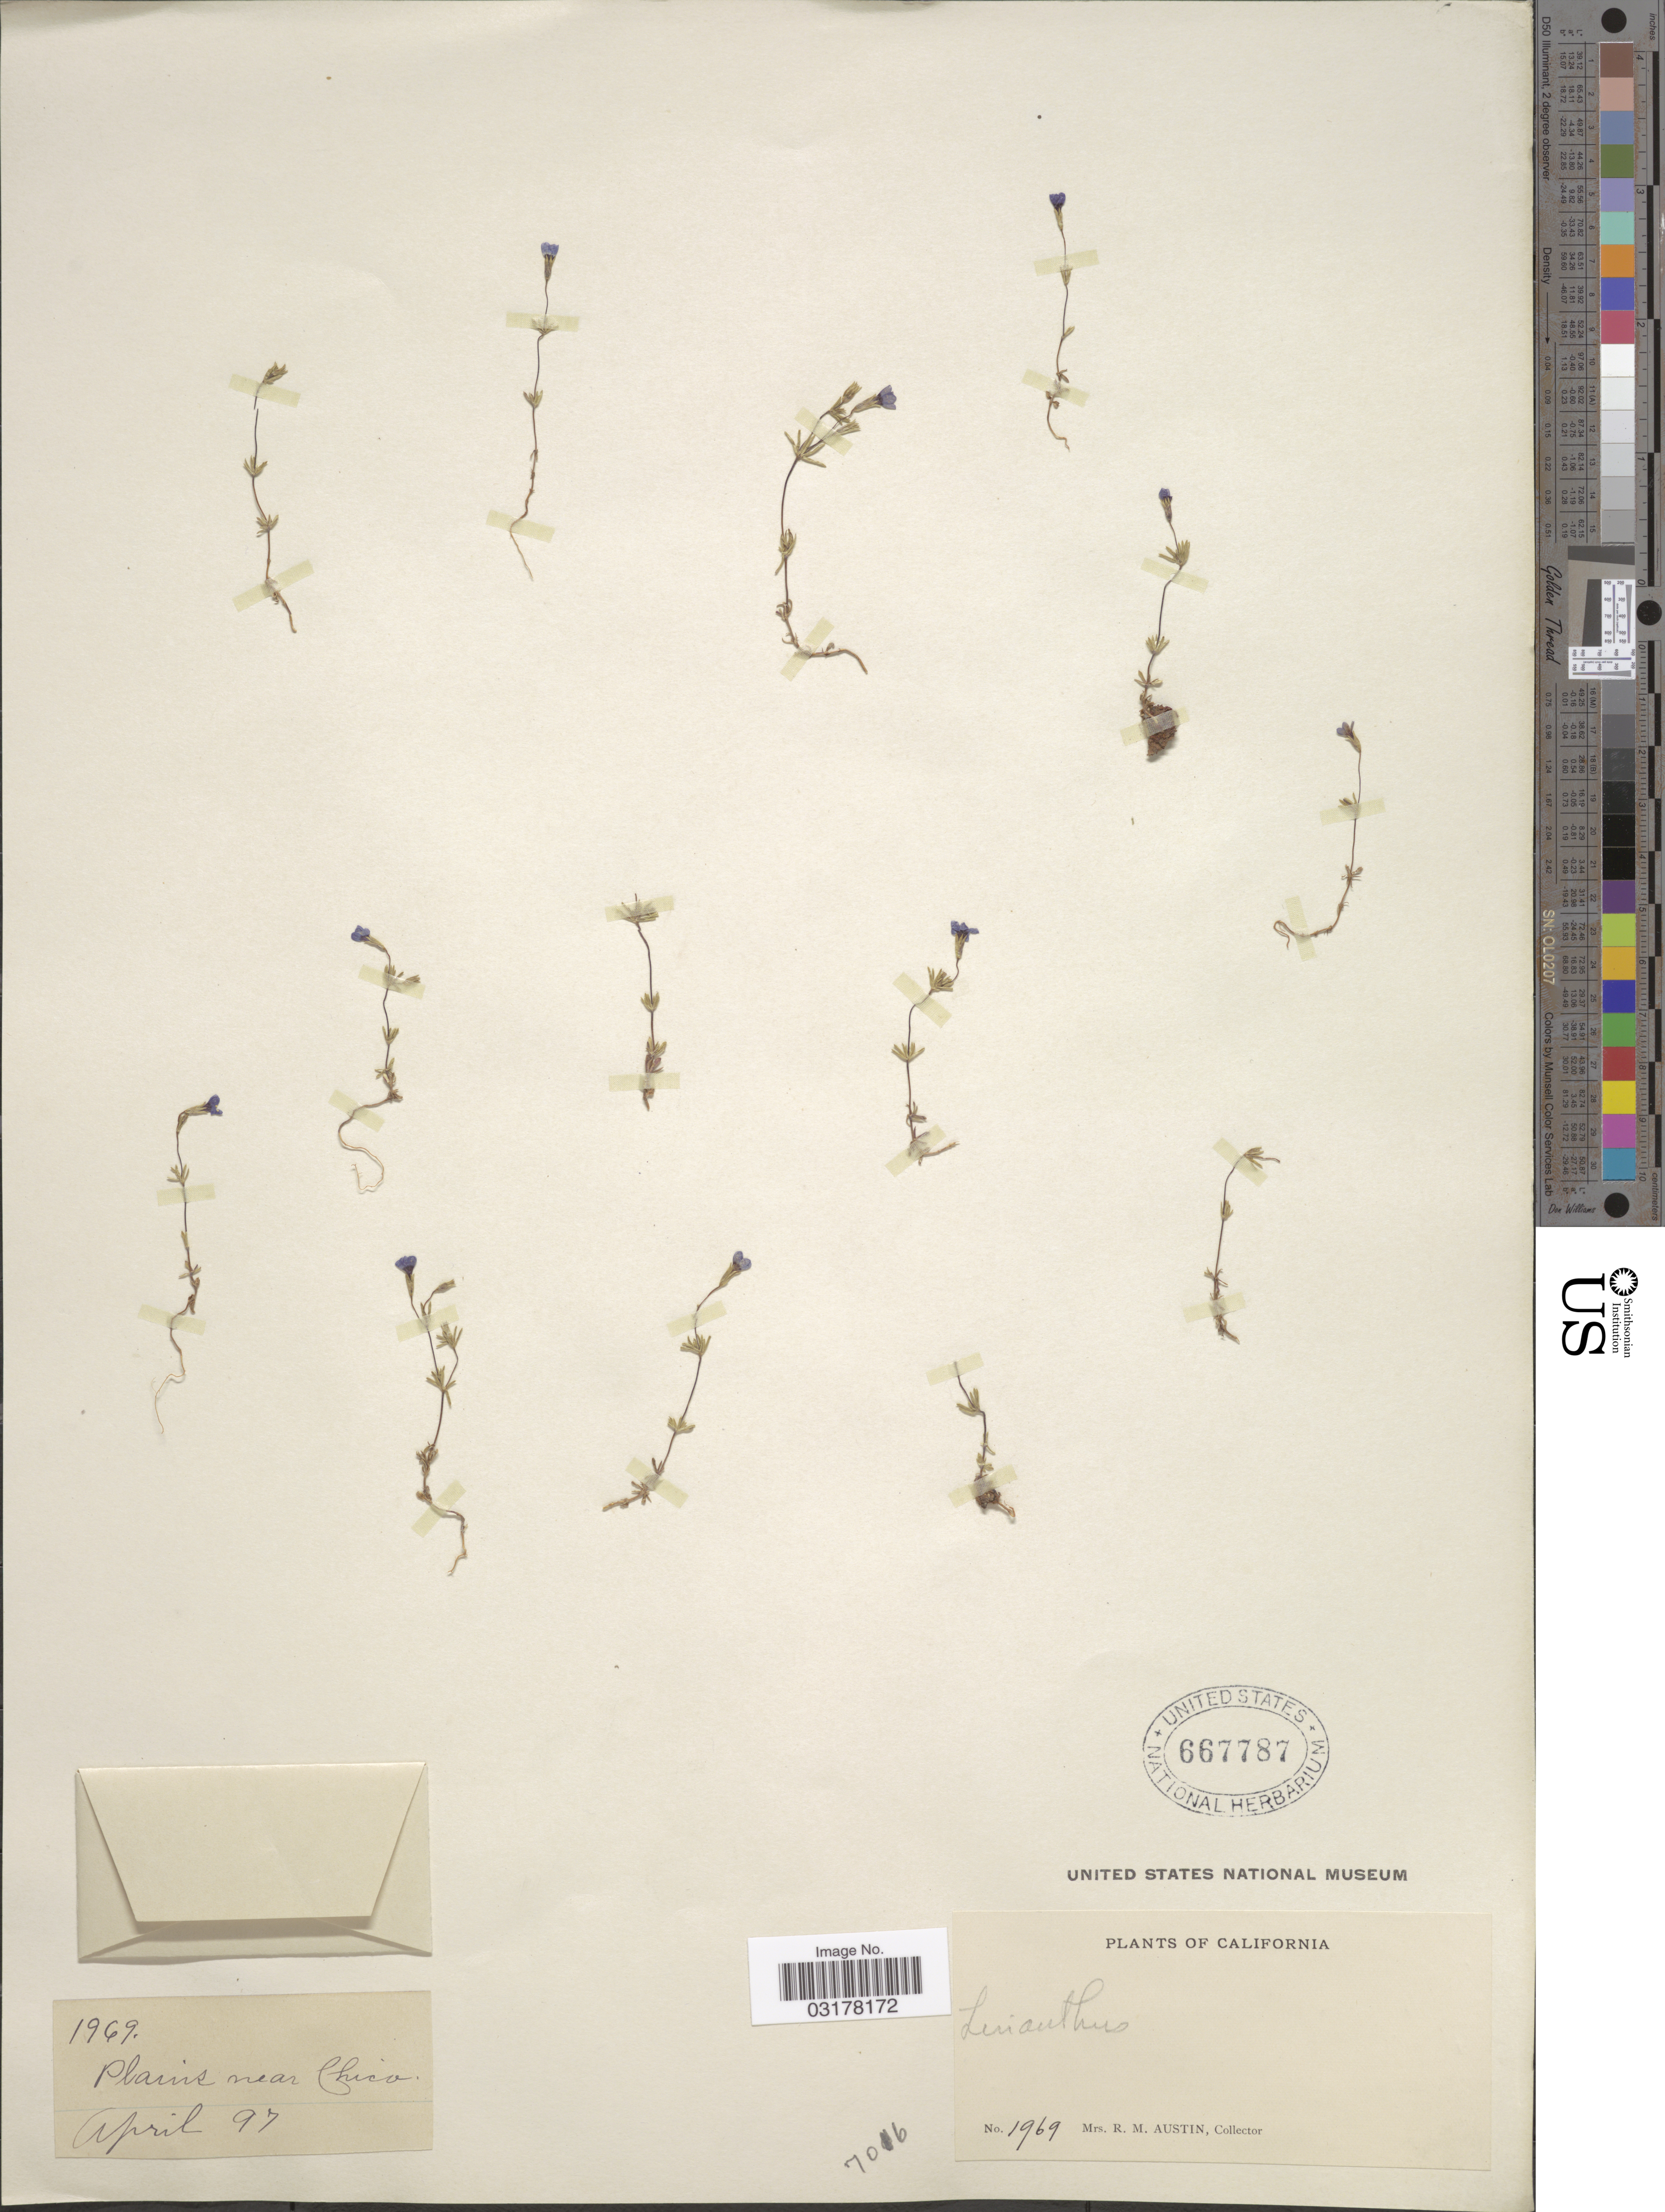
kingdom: Plantae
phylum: Tracheophyta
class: Magnoliopsida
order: Ericales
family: Polemoniaceae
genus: Linanthus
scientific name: Linanthus sp.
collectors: R. Austin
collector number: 1969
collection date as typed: Transcribed d/m/y: /4/97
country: United States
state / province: California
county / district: Butte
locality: Plains near Chico.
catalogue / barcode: US 667787